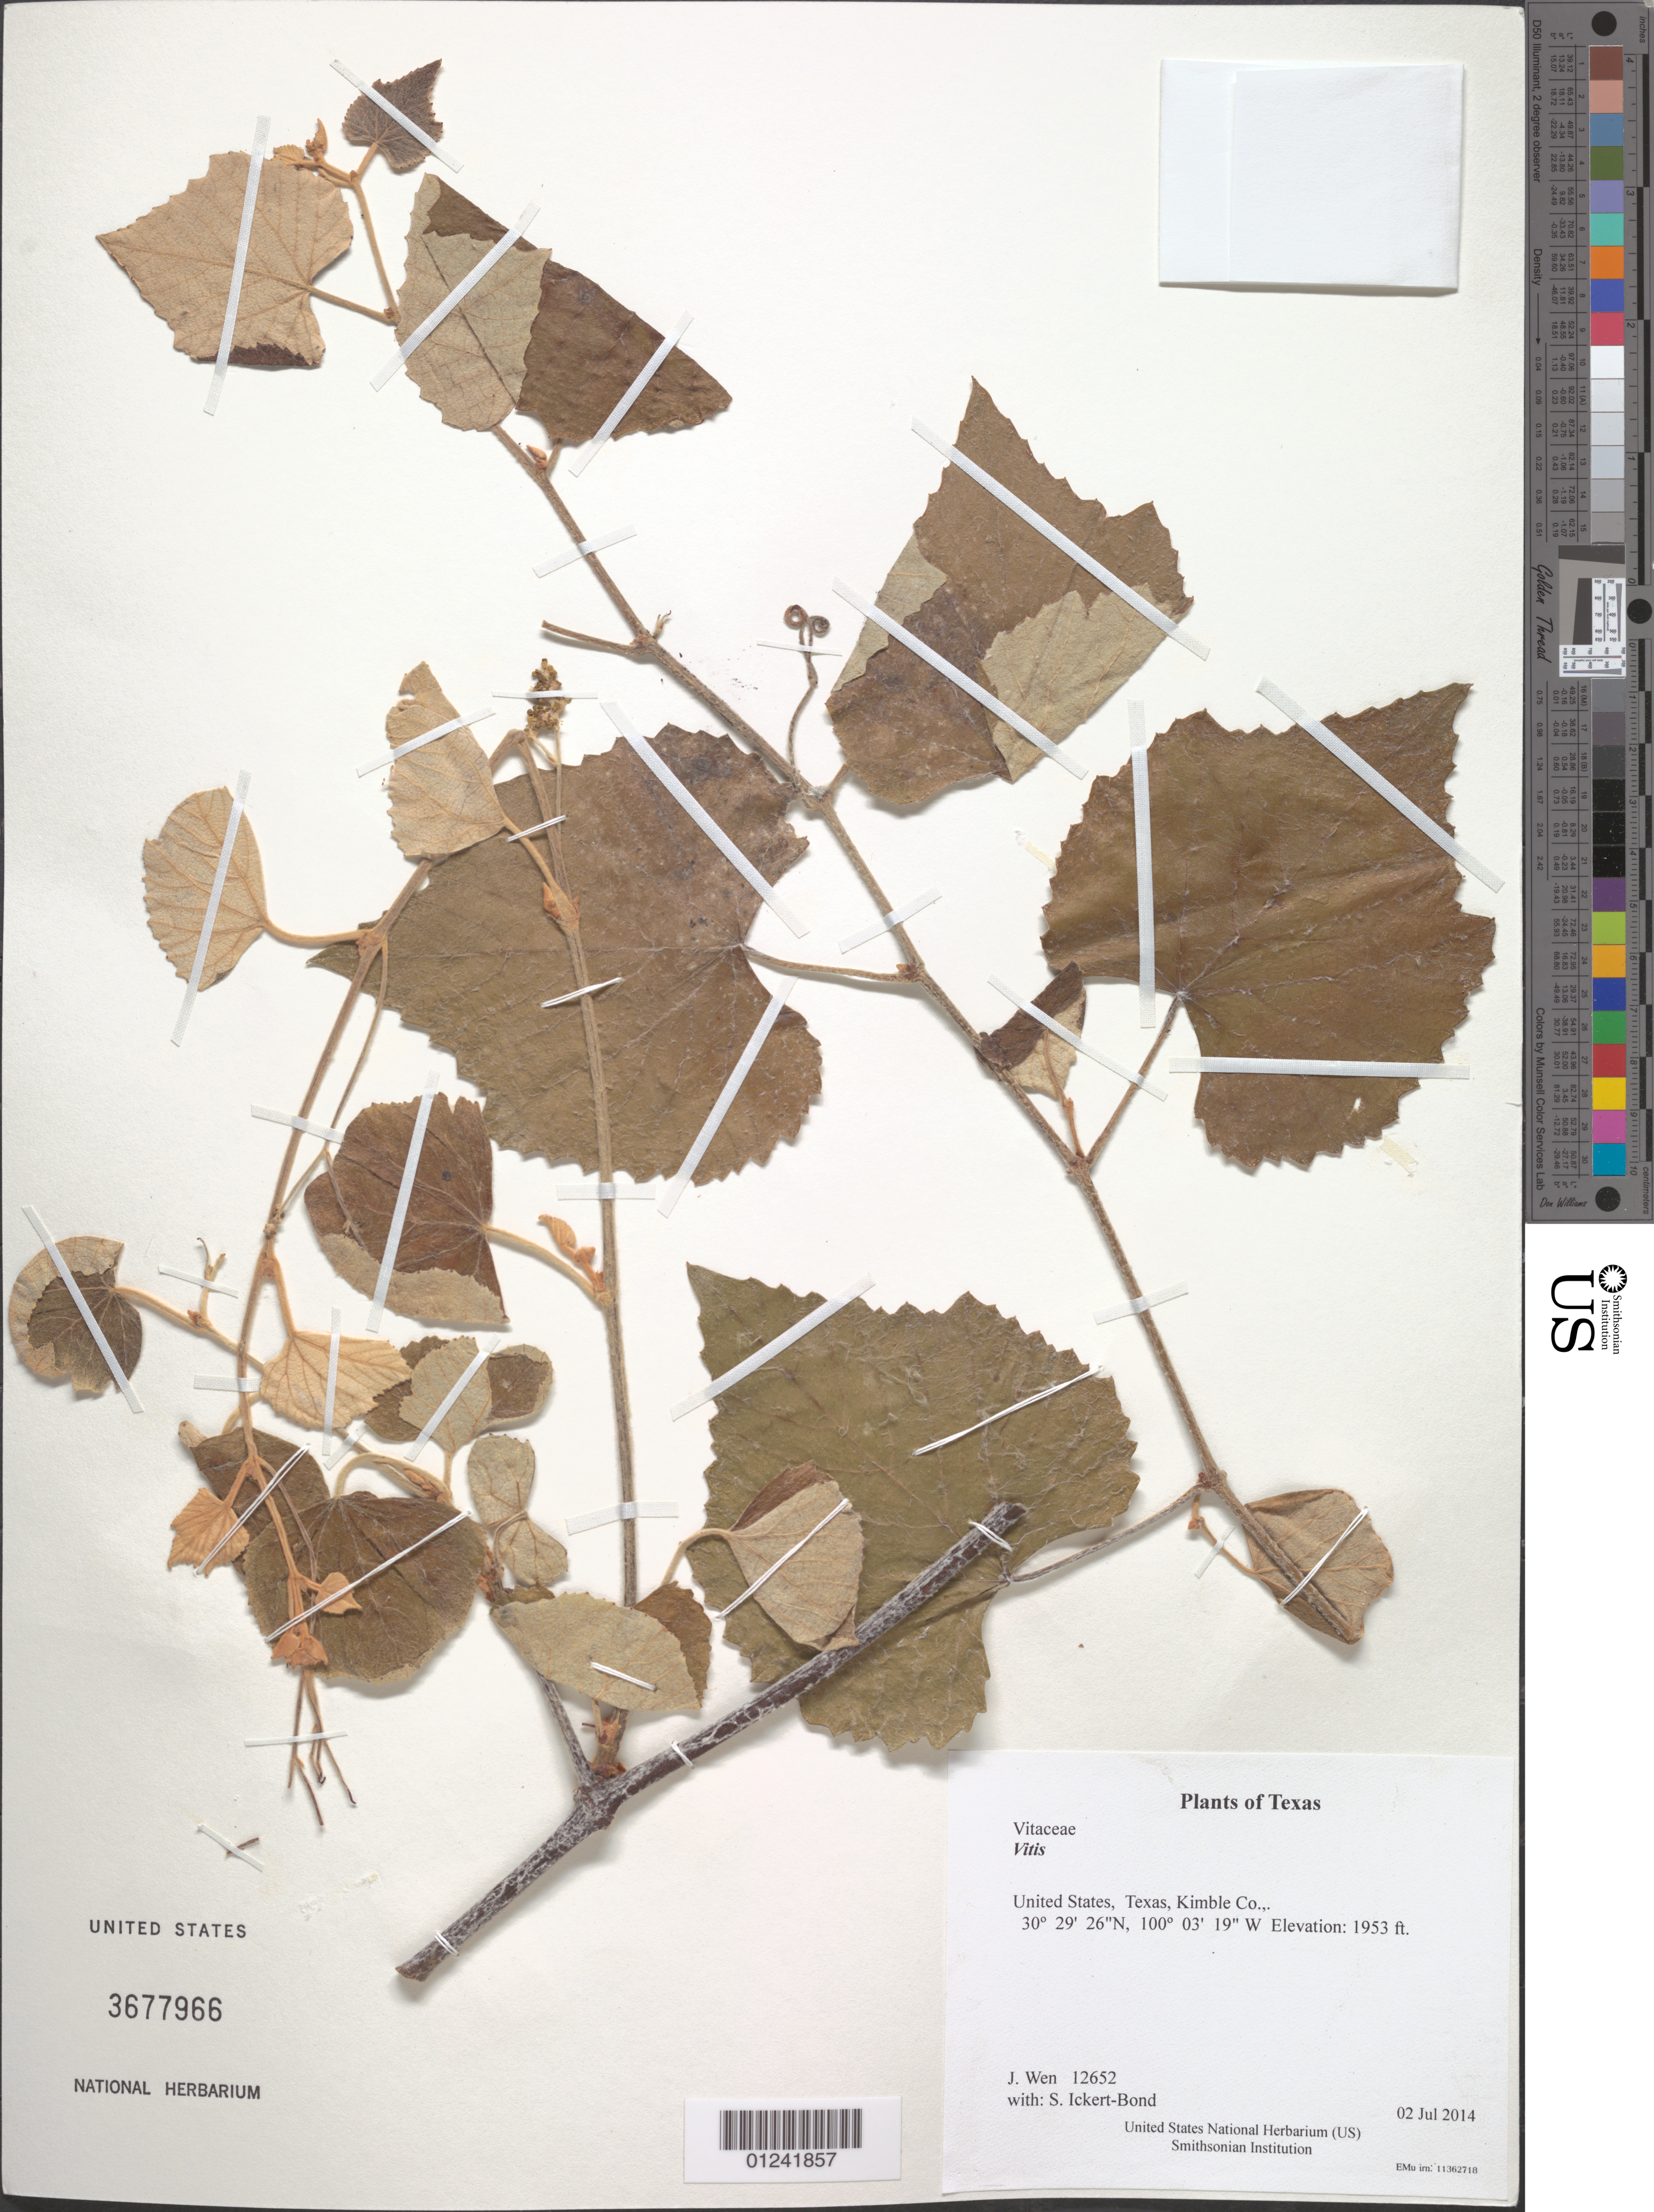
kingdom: Plantae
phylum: Tracheophyta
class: Magnoliopsida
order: Vitales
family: Vitaceae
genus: Vitis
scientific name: Vitis sp.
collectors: J. Wen & S. Ickert-Bond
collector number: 12652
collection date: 2014-07-02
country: United States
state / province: Texas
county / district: Kimble Co.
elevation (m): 595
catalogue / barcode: US 3677966